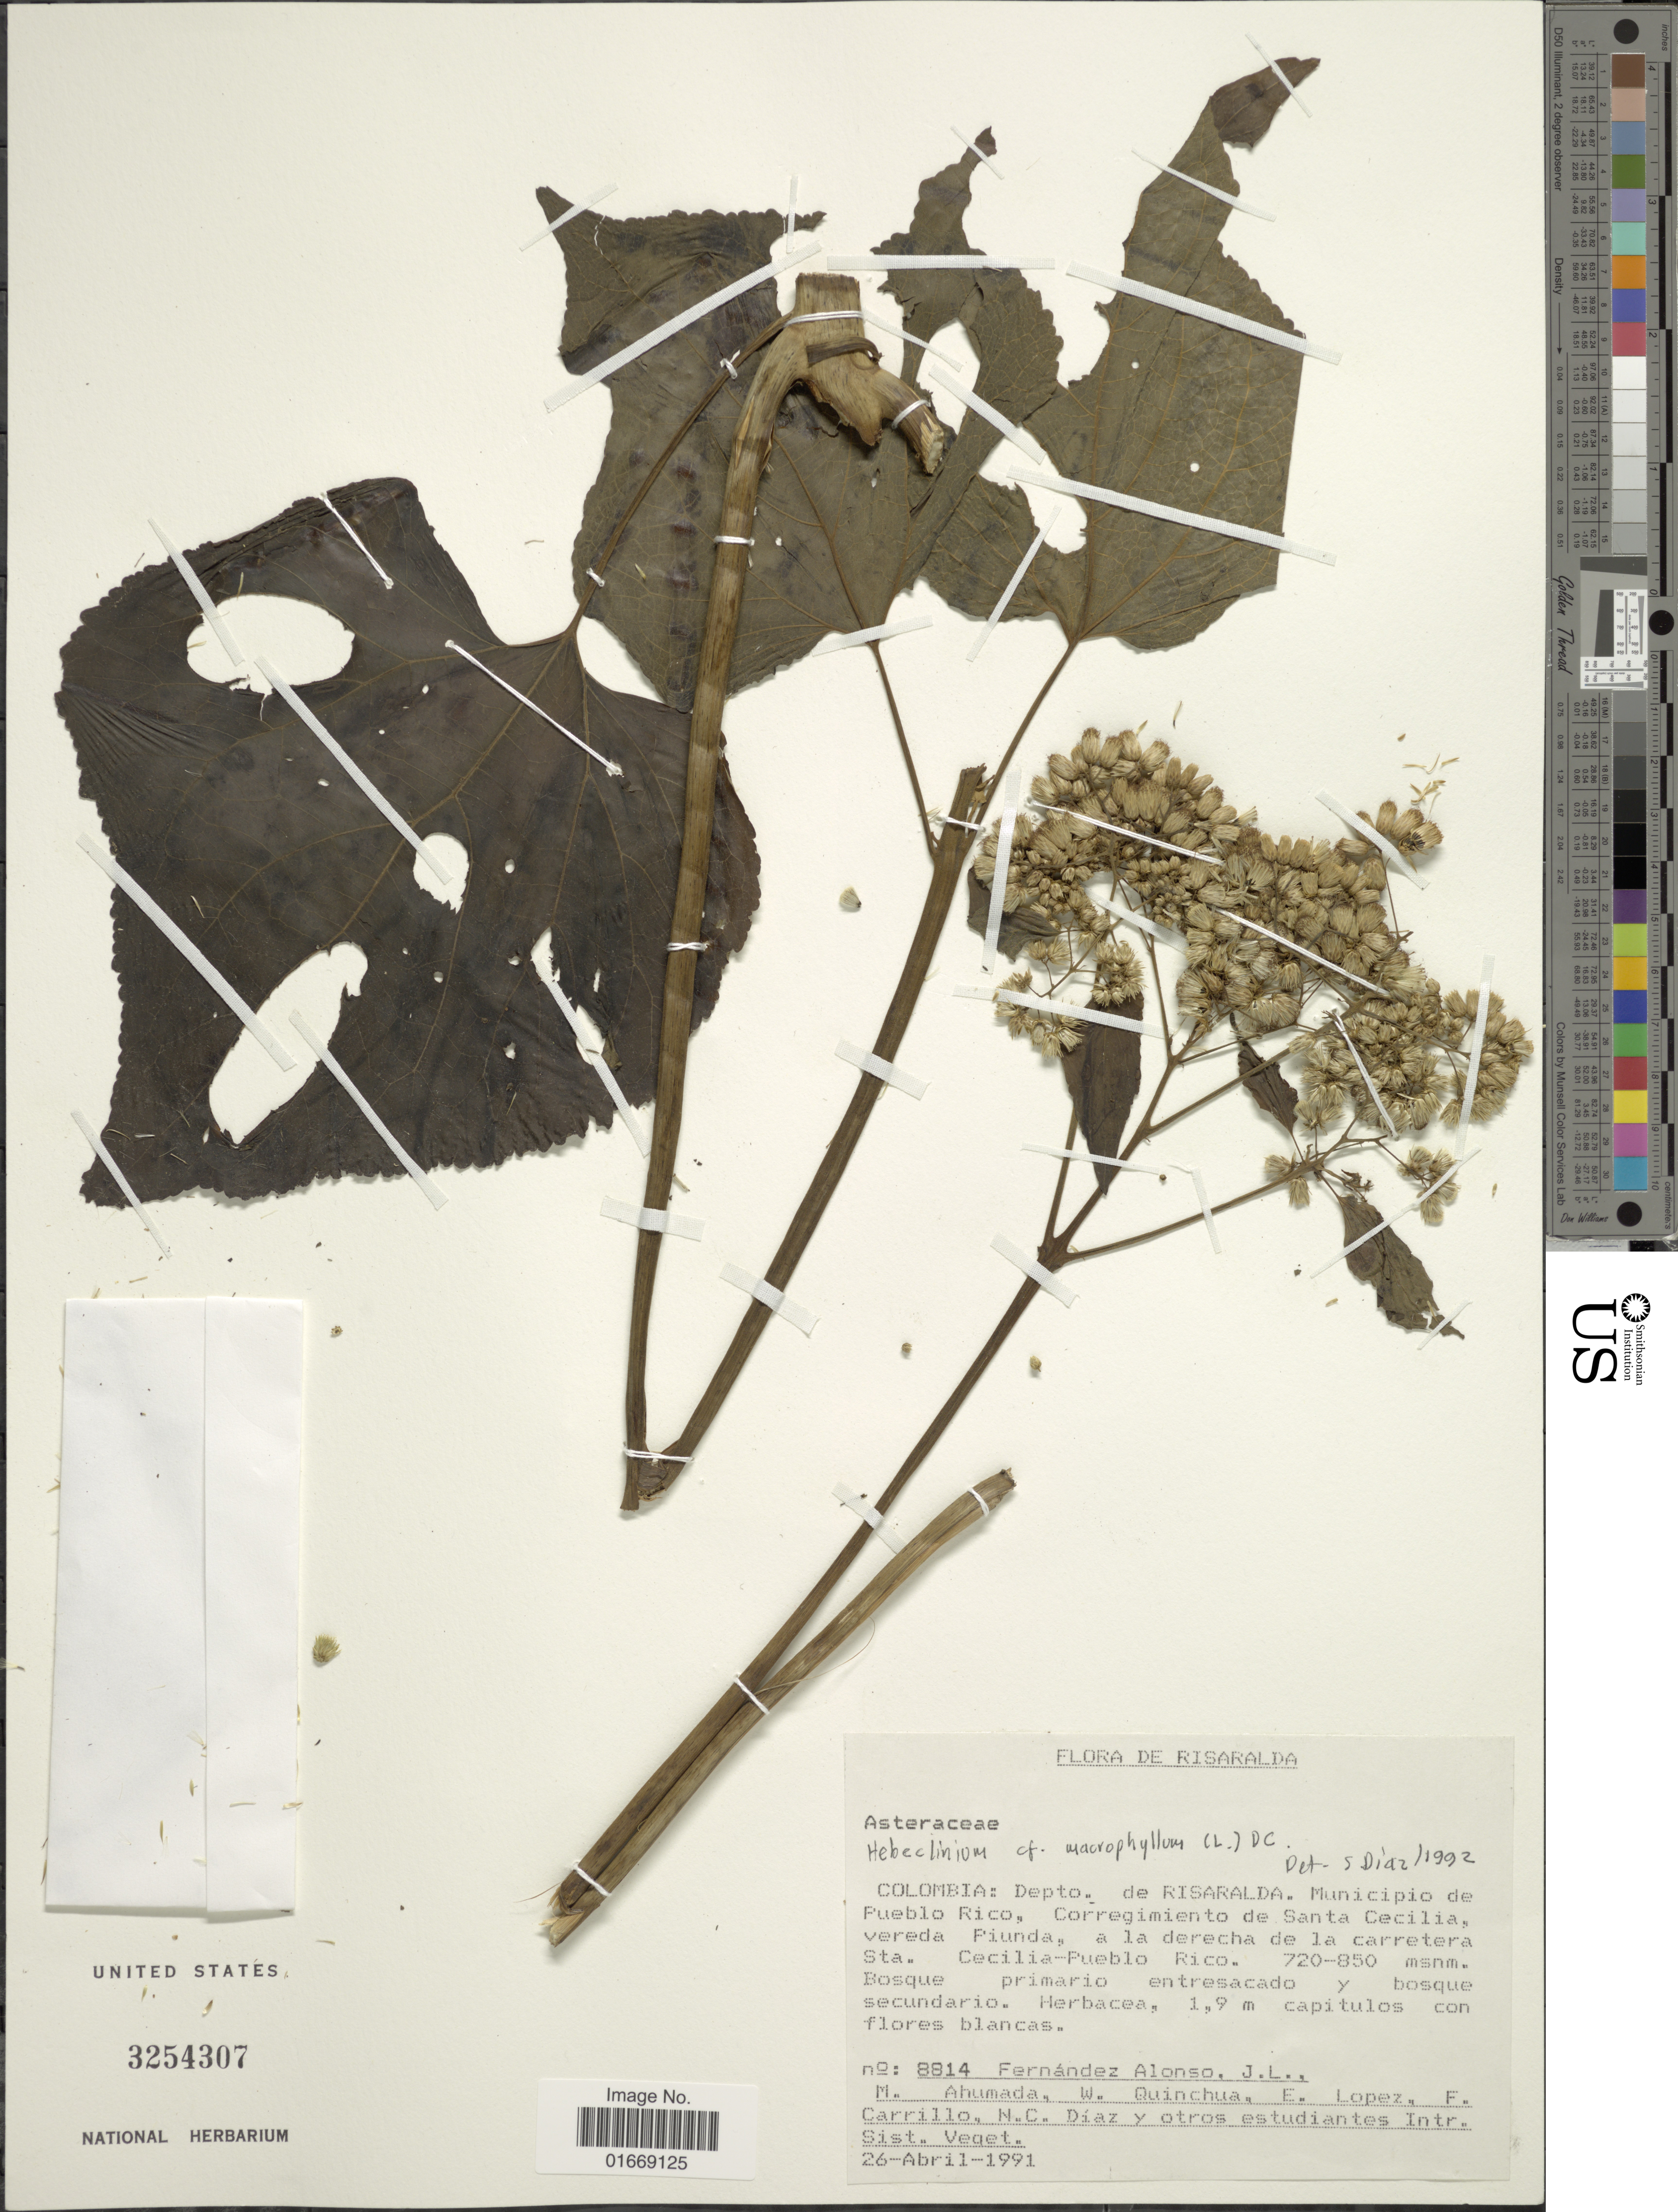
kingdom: Plantae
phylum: Tracheophyta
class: Magnoliopsida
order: Asterales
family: Asteraceae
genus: Hebeclinium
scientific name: Hebeclinium macrophyllum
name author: (L.) DC.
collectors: J. L. Fernández-Alonso, M. Jose Ahumada, W. Quinchua, E. Lopez & et al.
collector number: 8814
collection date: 1991-04-26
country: Colombia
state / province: Risaralda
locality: Municipio de Peublo Rico, Corregimiento de Santa Cecilia, vereda Piunda, a la derecha de la carretera Sta. Cecilia-Pubelo Rico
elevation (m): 720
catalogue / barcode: US 3254307